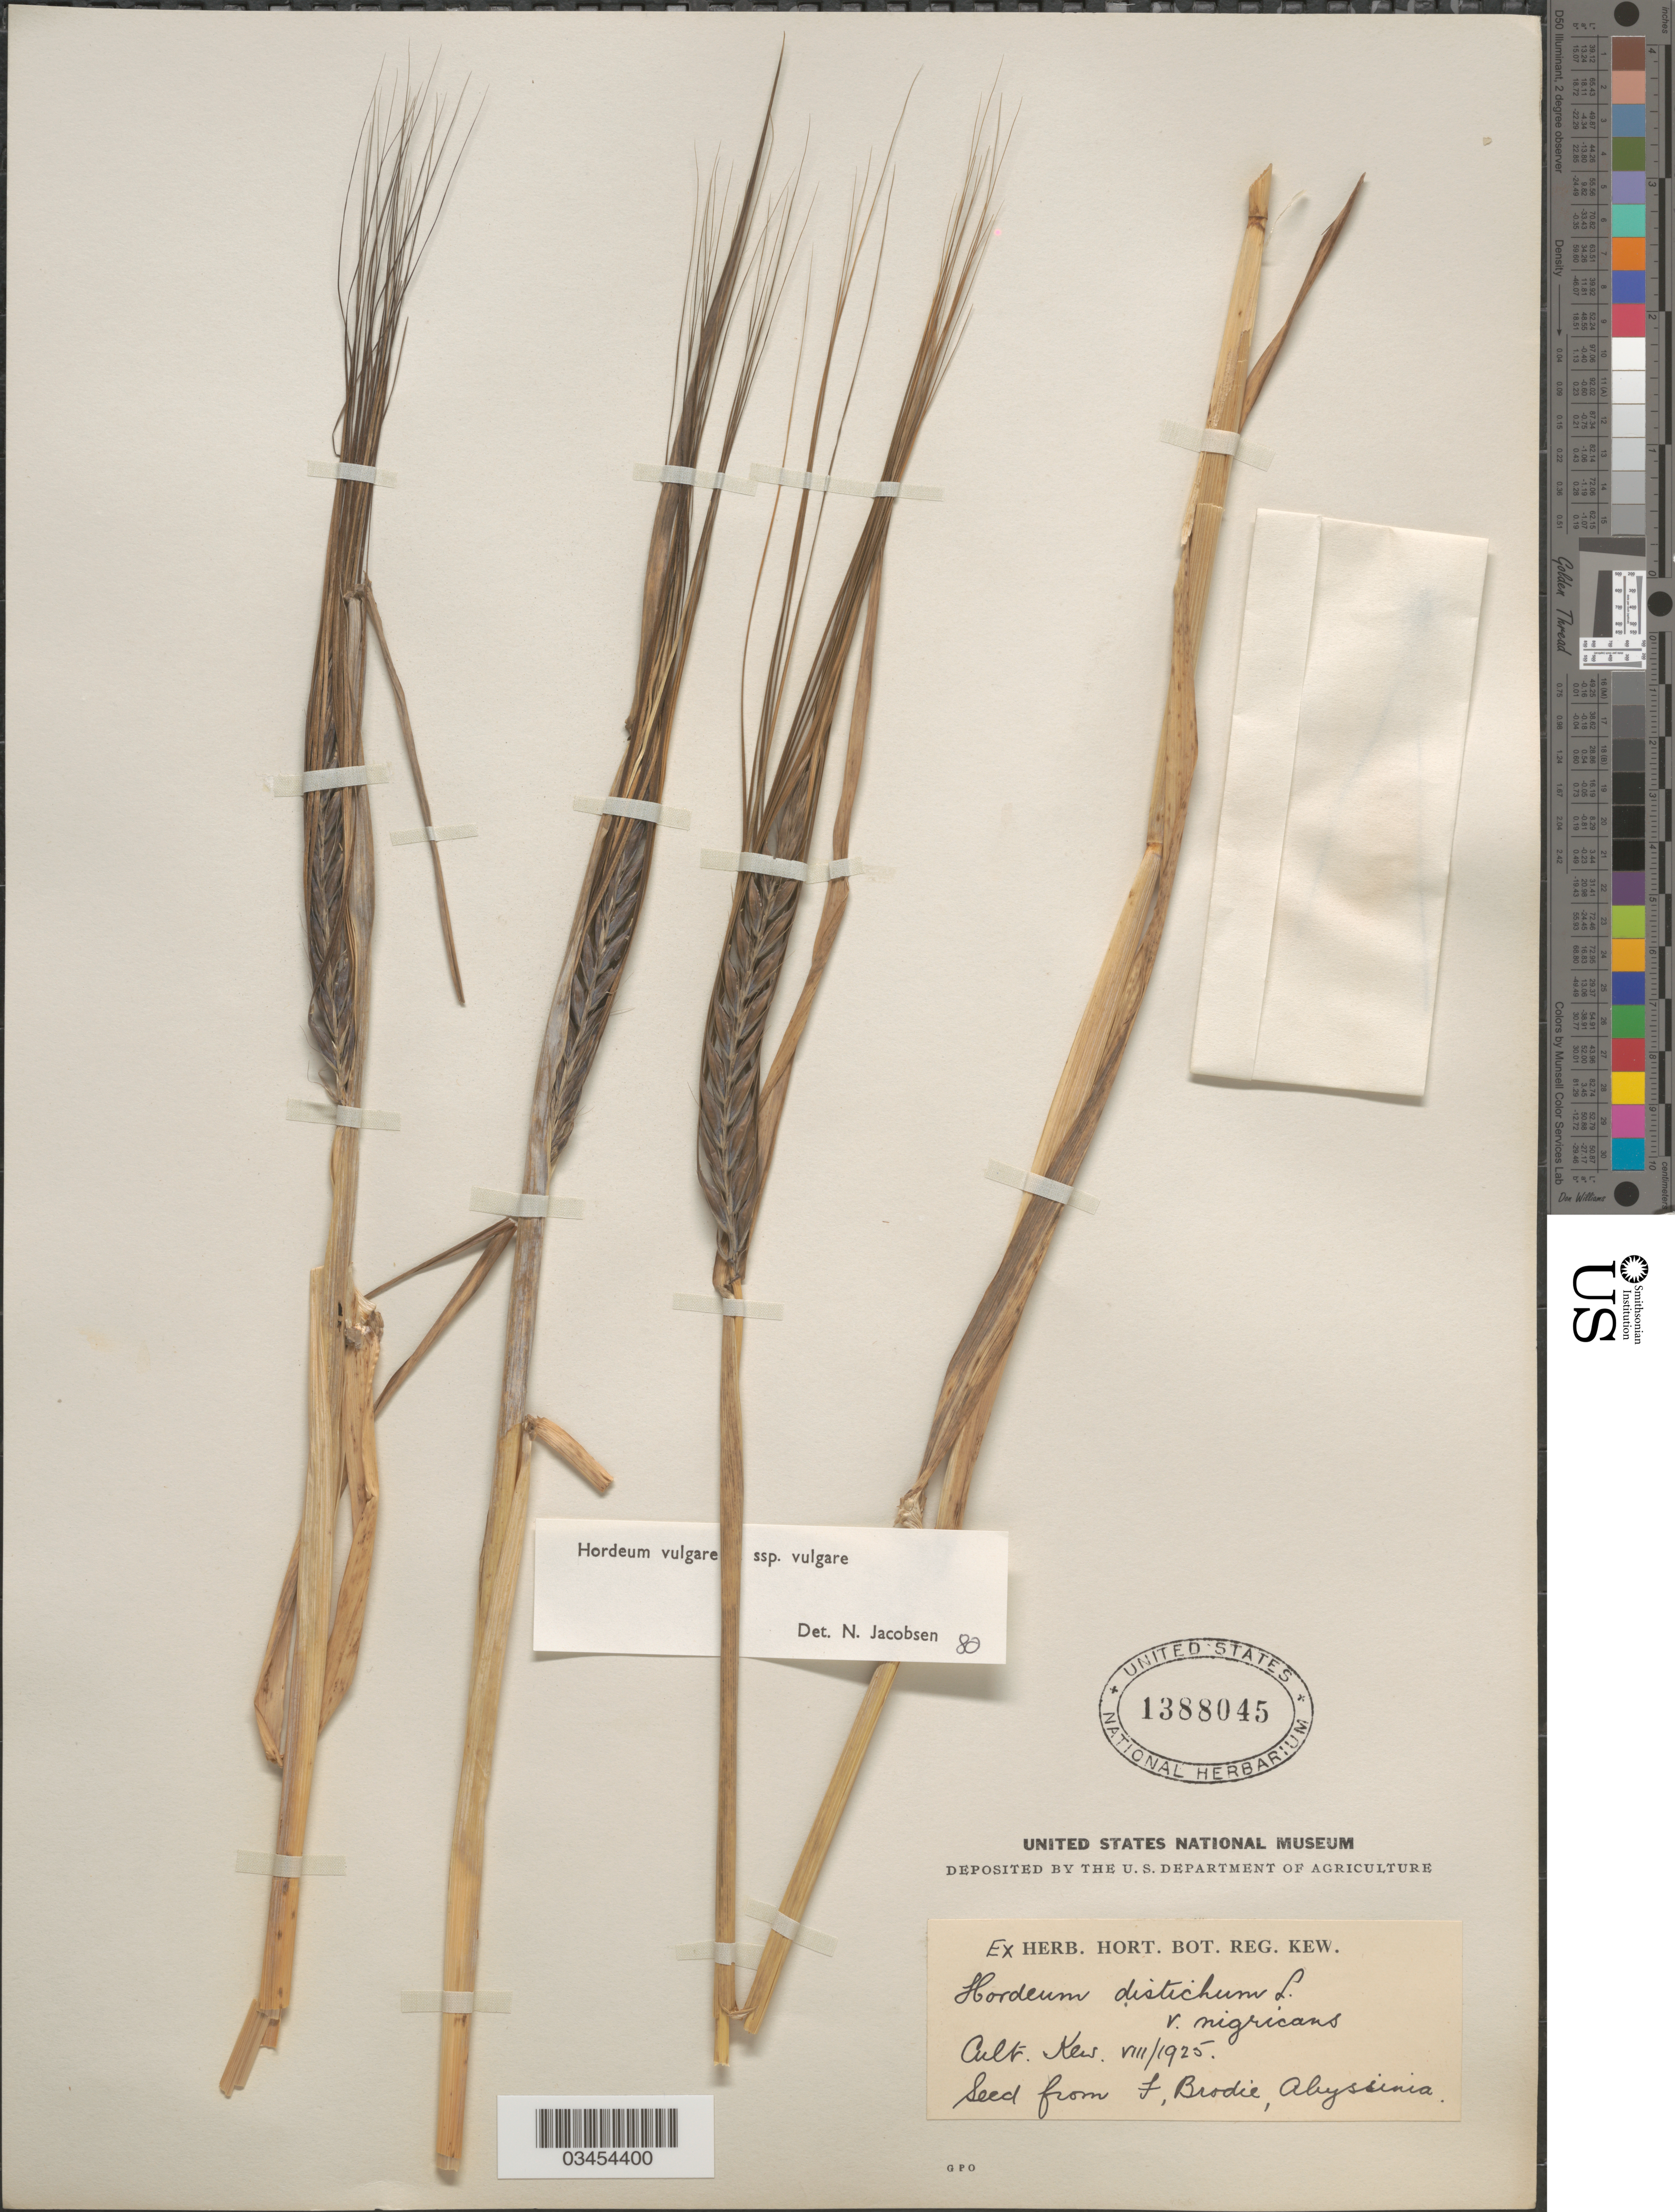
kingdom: Plantae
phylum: Tracheophyta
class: Liliopsida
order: Poales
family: Poaceae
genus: Hordeum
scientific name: Hordeum vulgare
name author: L.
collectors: Ex herb. Hort. Bot. Reg. Kew.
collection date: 1925-08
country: United Kingdom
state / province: England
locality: Cult. Kew.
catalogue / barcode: US 1388045